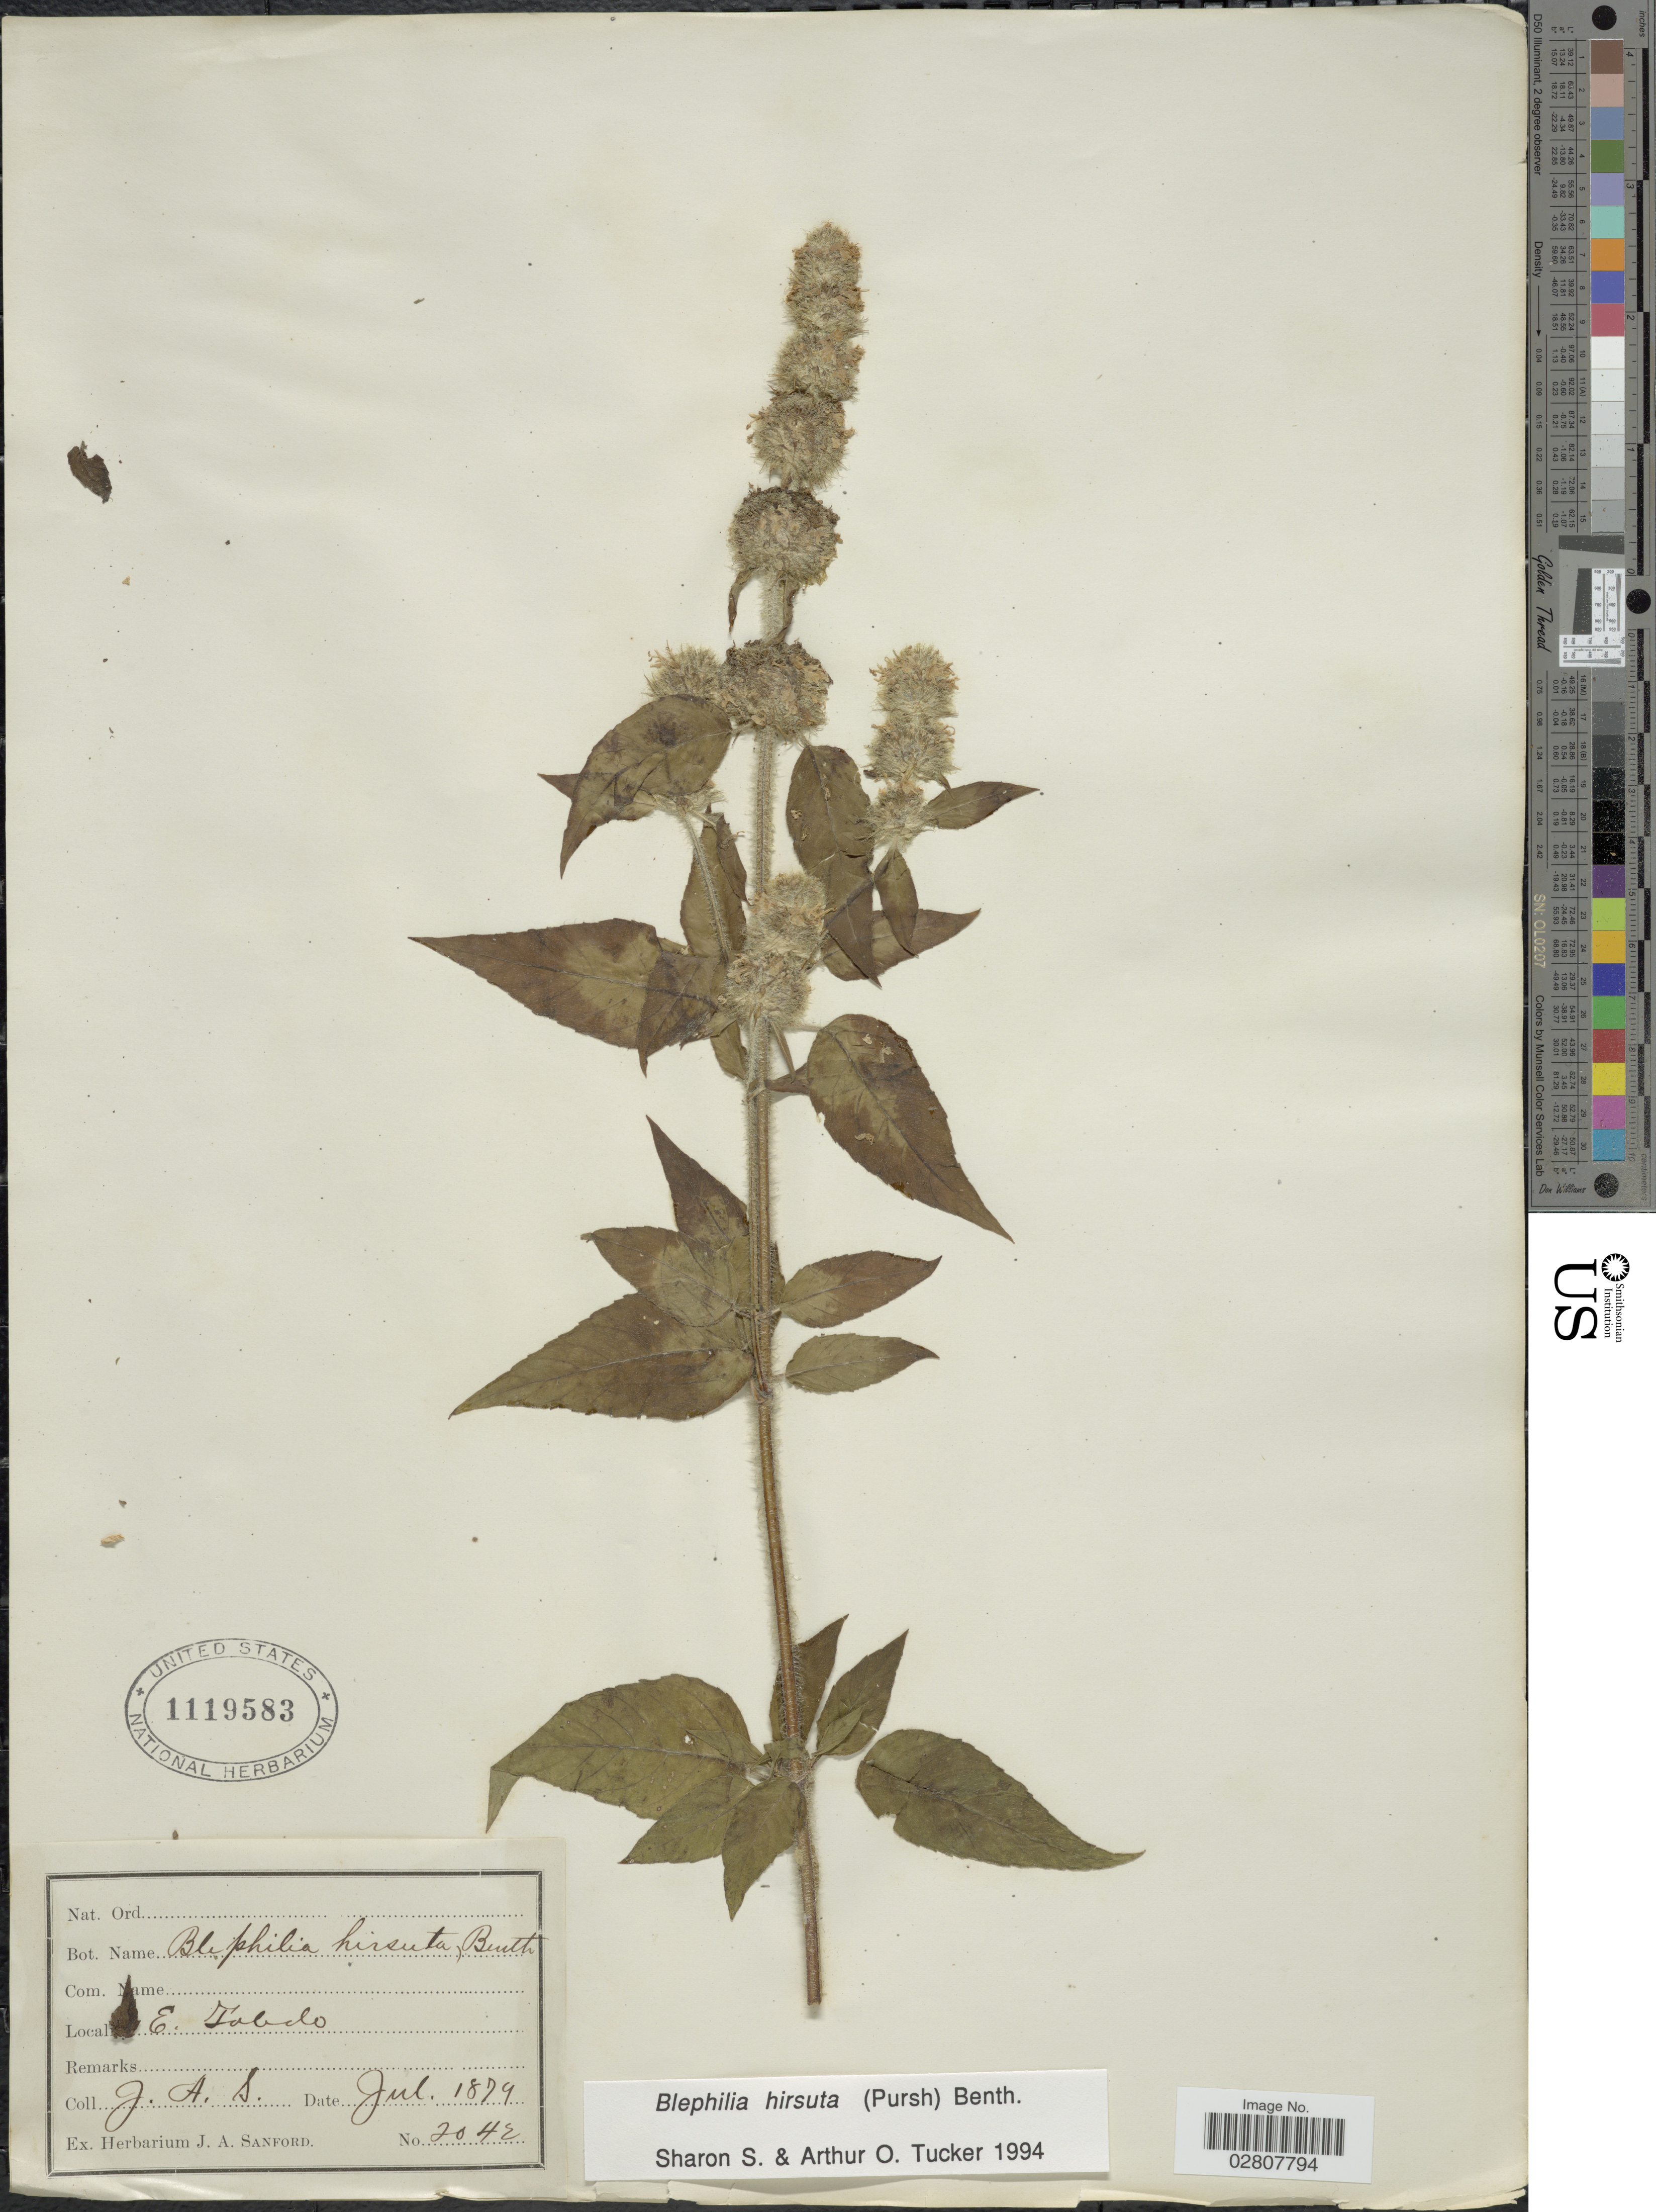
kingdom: Plantae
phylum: Tracheophyta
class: Magnoliopsida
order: Lamiales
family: Lamiaceae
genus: Blephilia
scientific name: Blephilia hirsuta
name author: (Pursh) Benth.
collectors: J. Sanford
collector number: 204E*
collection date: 1879-07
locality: E. Tabelo. [interpreted]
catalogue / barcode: US 1119583